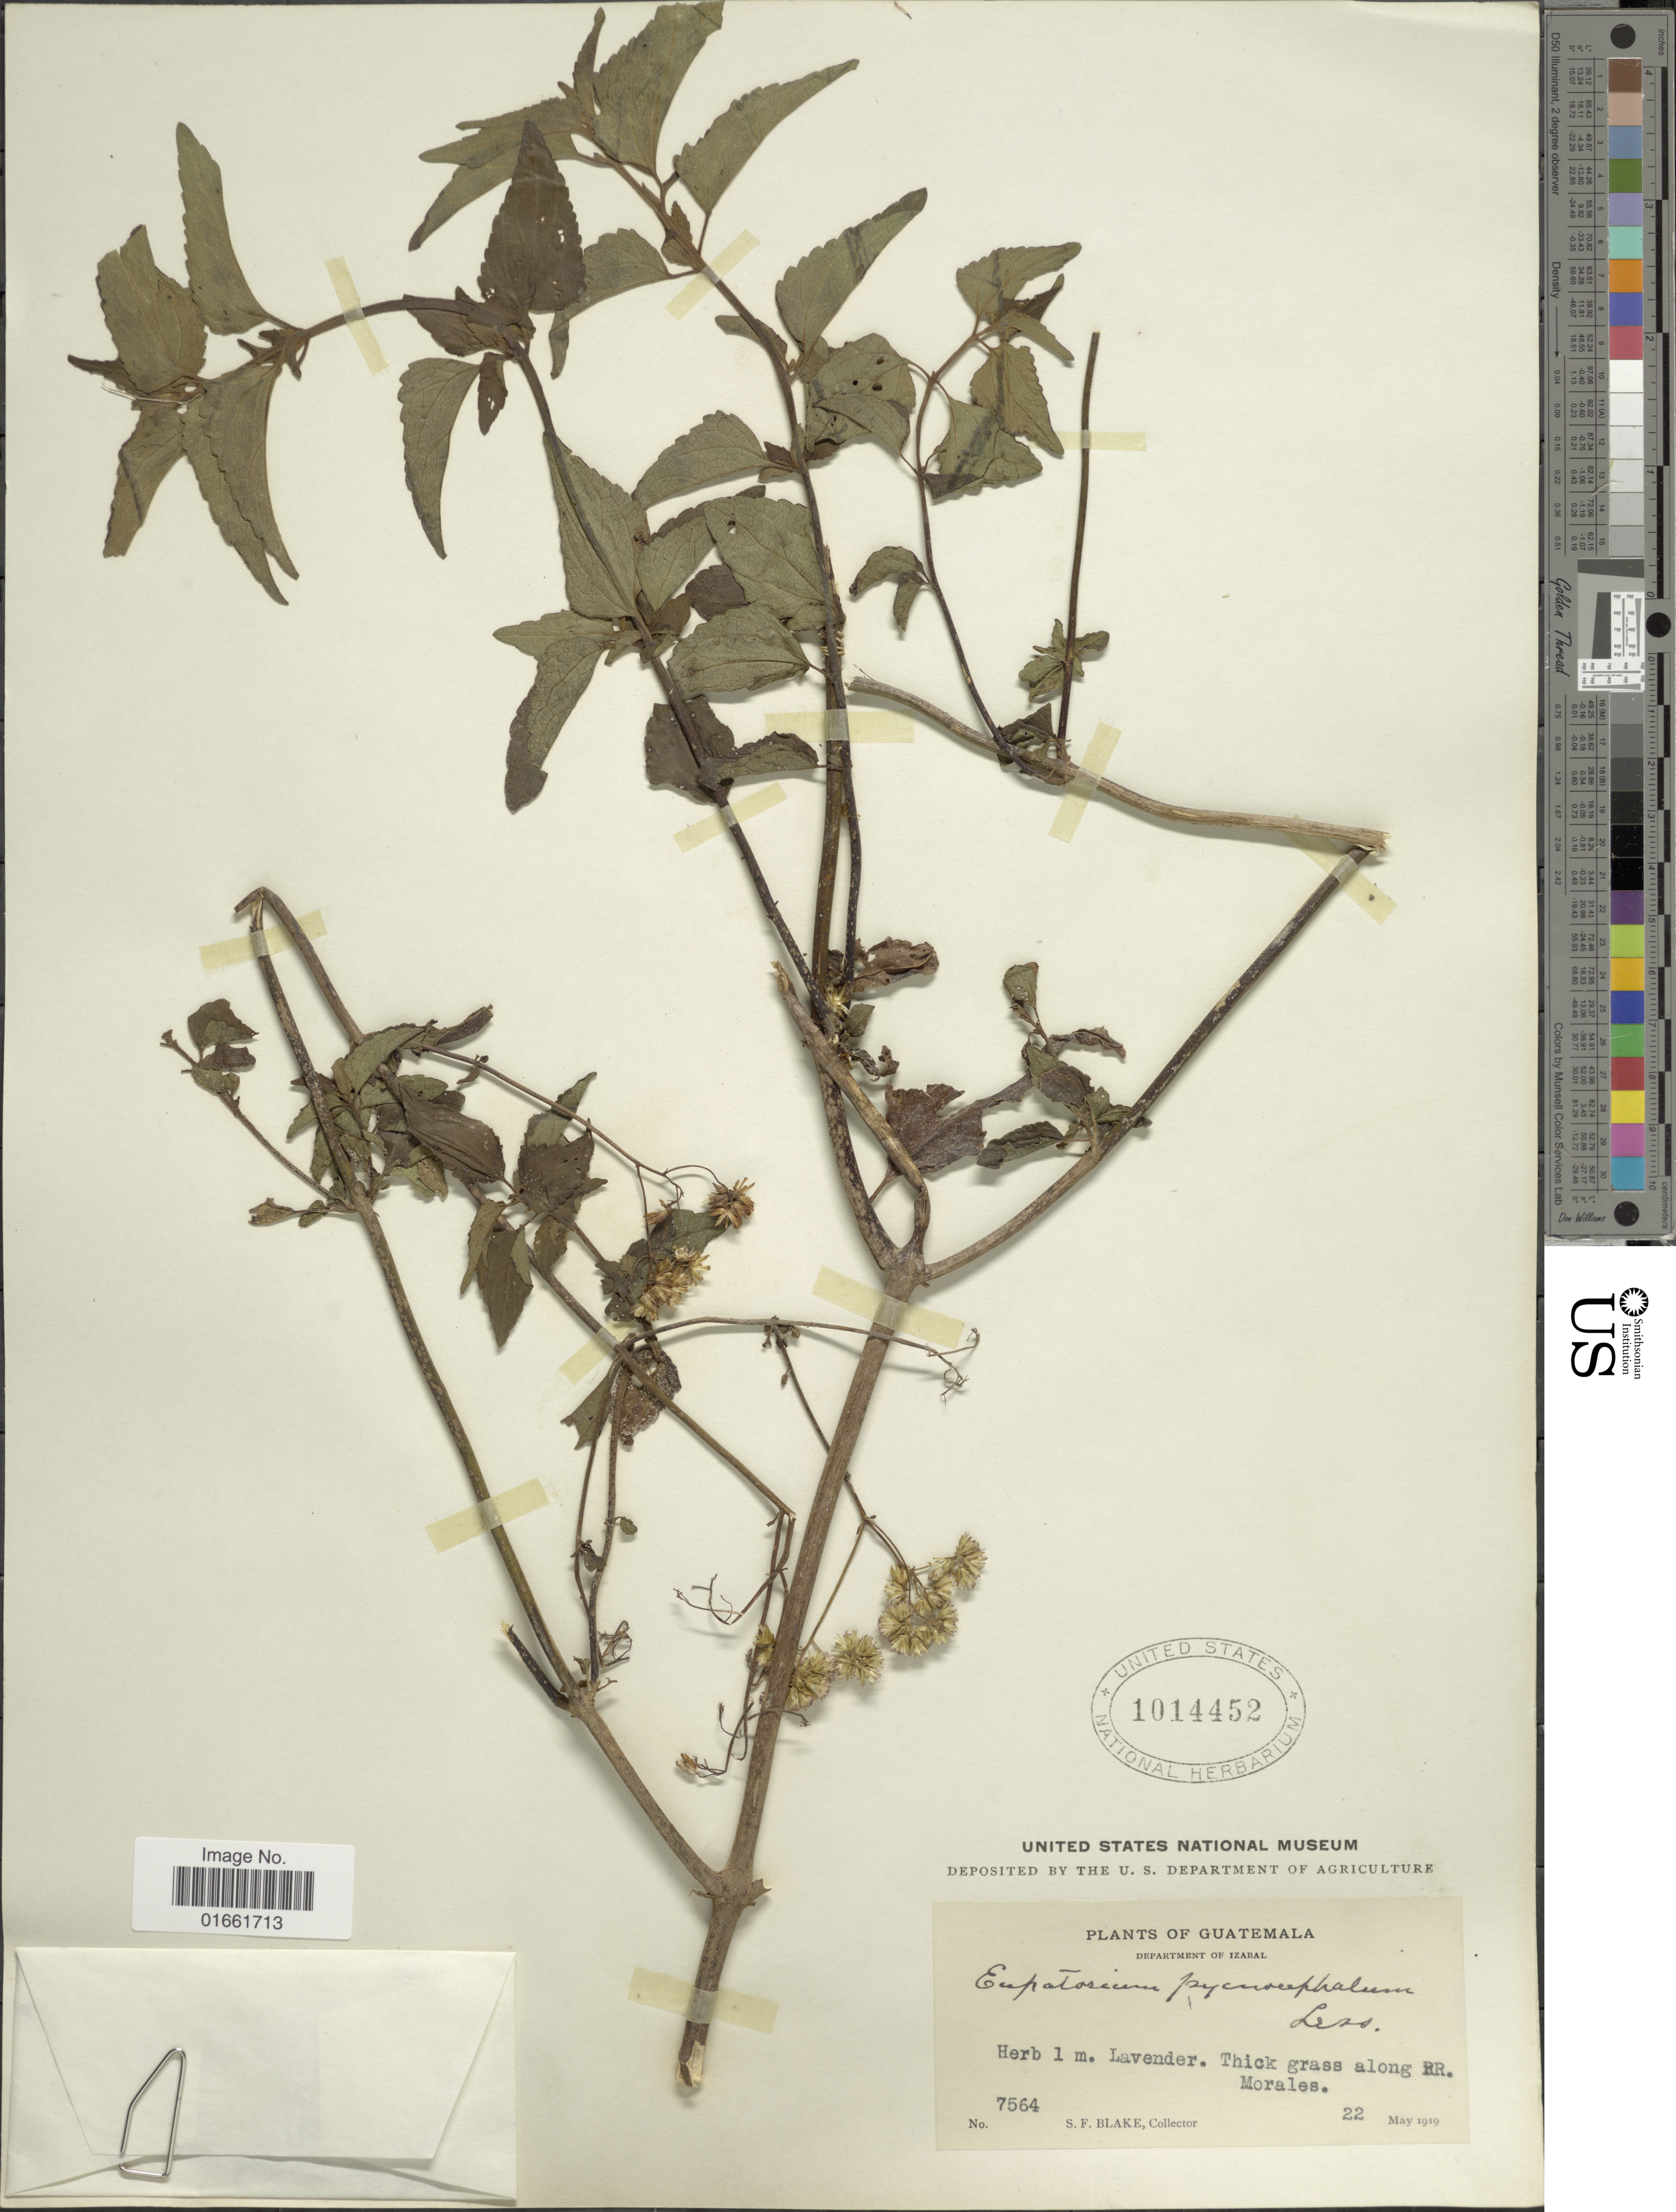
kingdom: Plantae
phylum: Tracheophyta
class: Magnoliopsida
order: Asterales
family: Asteraceae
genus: Fleischmannia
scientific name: Fleischmannia pratensis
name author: (Klatt) R.M. King & H. Rob.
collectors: S. Blake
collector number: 7564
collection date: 1919-05-22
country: Guatemala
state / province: Izabal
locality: Thick grass along RR. Morales.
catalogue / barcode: US 1014452